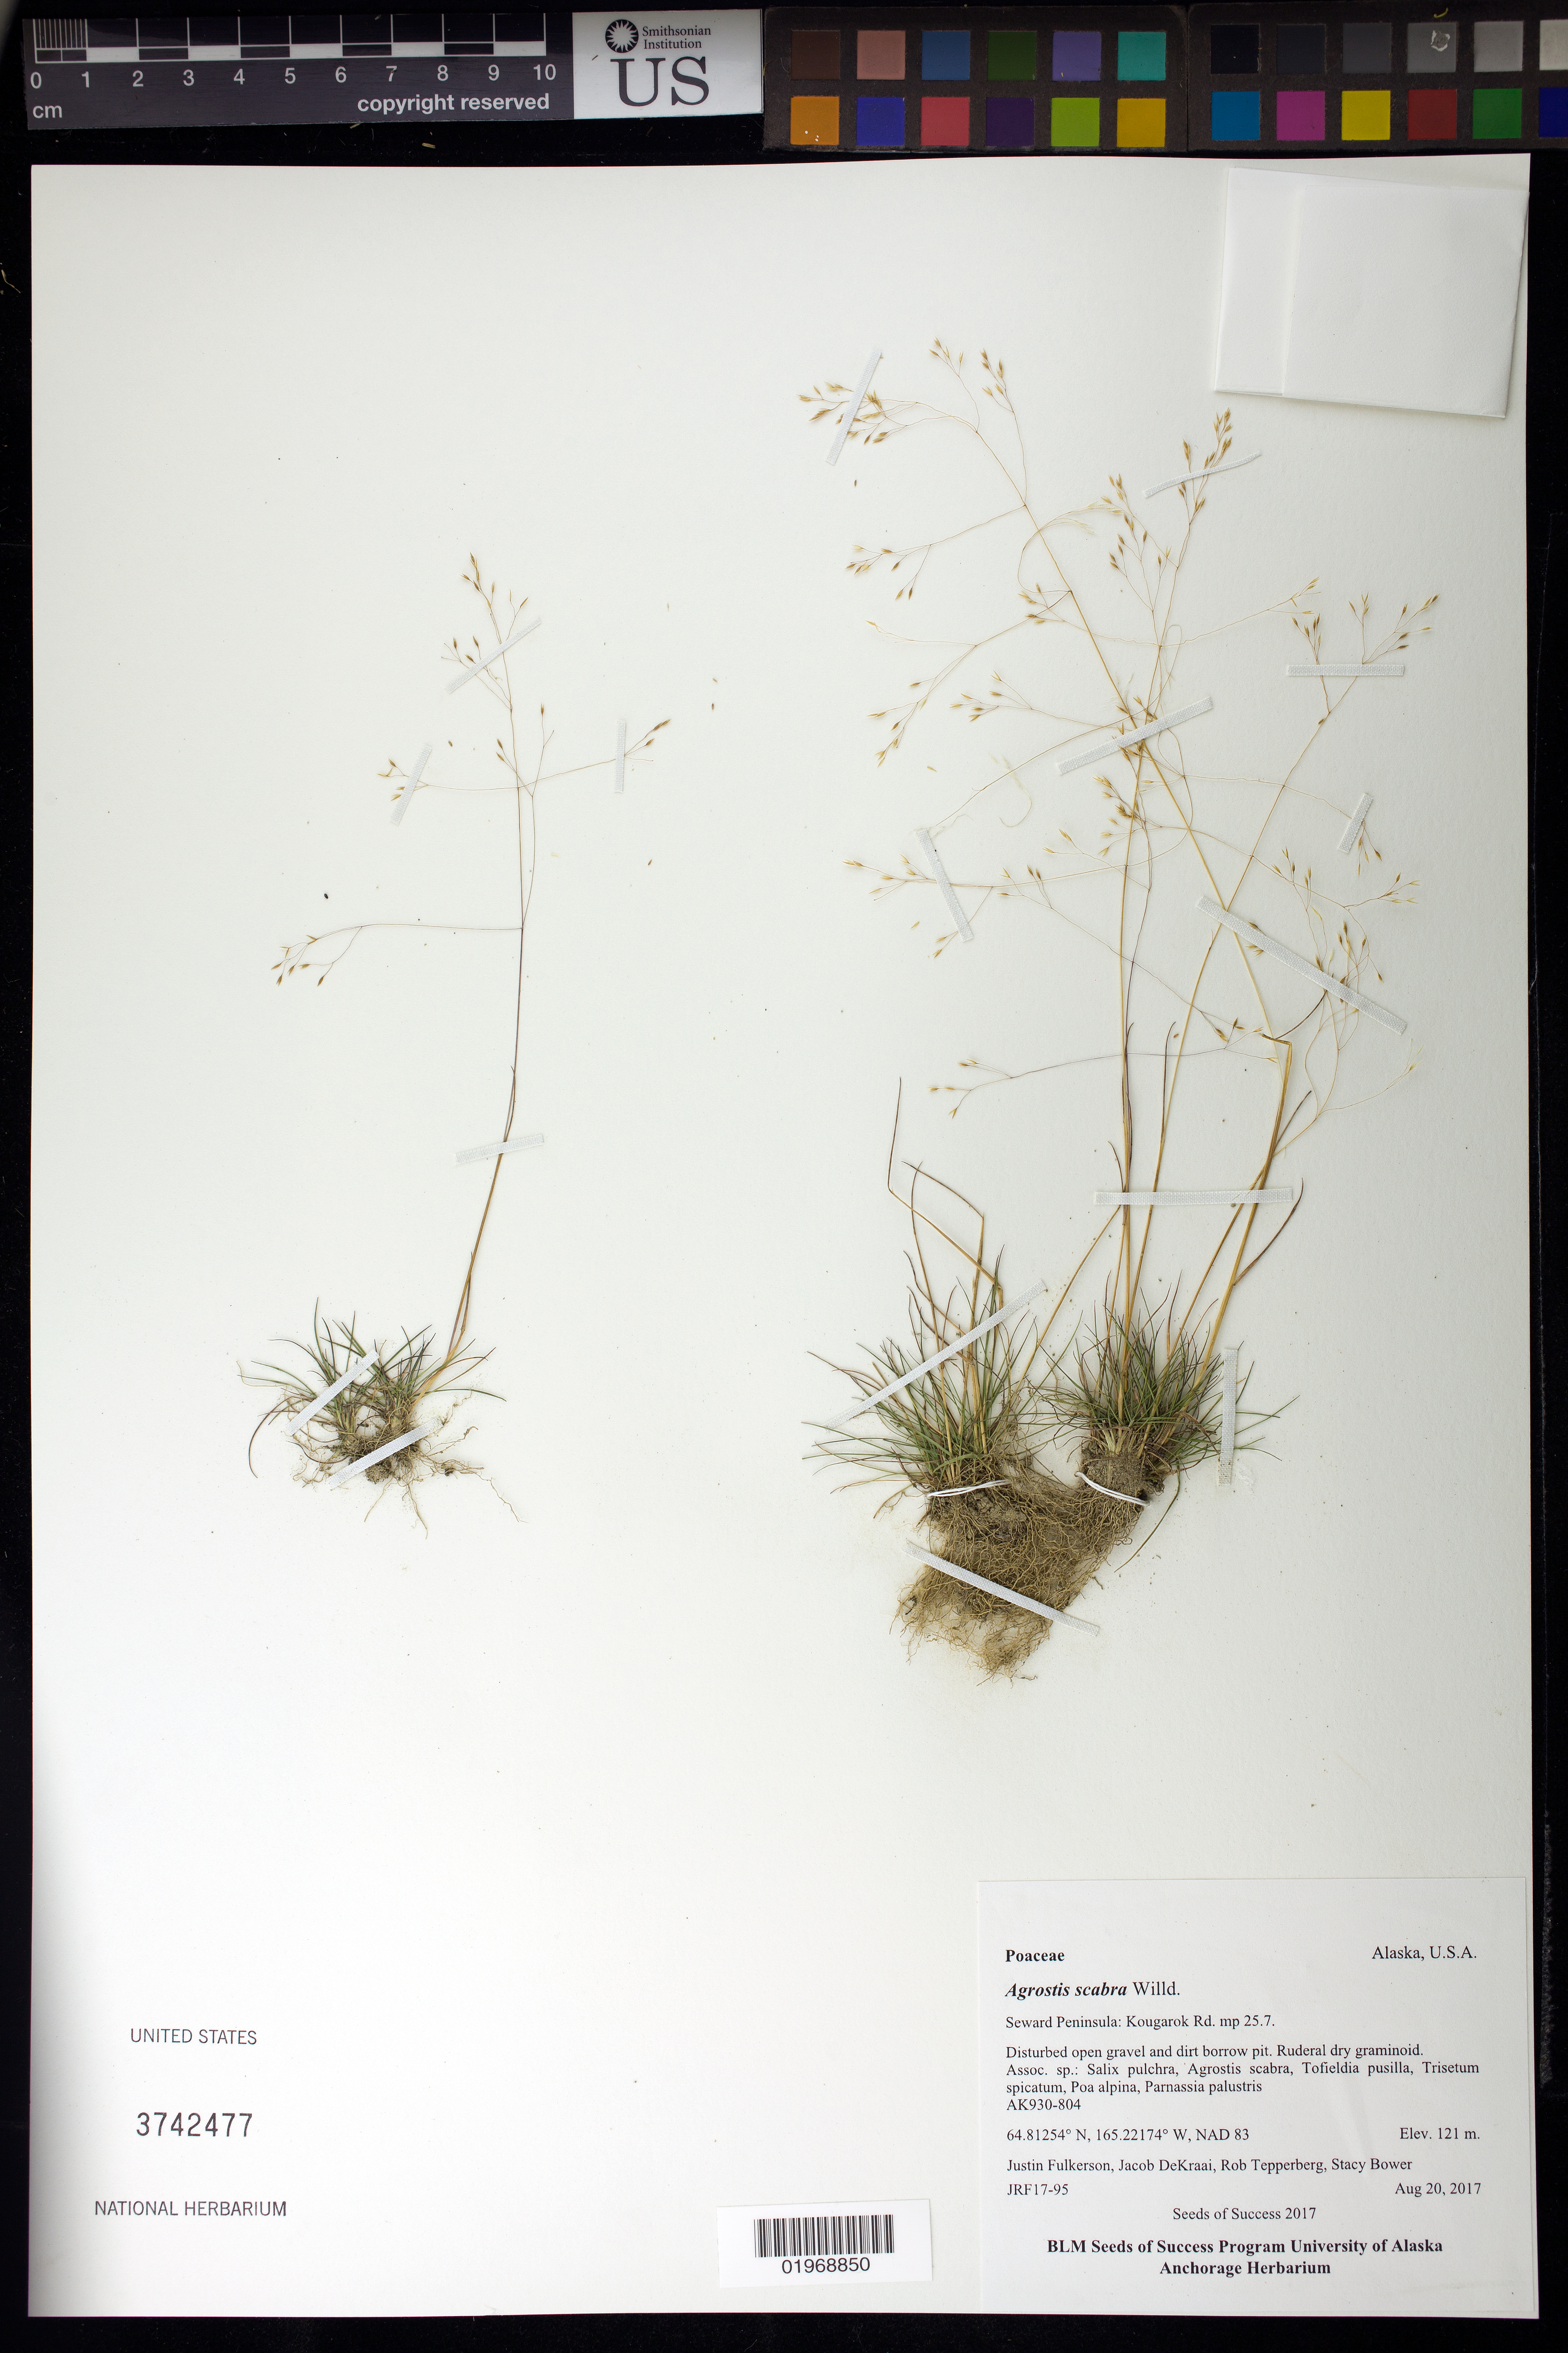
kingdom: Plantae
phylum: Tracheophyta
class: Liliopsida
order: Poales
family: Poaceae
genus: Agrostis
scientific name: Agrostis scabra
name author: Willd.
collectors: J. Fulkerson, J. DeKraai, R. Tepperberg & S. Bower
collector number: JRF17-95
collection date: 2017-08-20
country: United States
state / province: Alaska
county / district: Nome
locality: Seward Peninsula, Kougarok Rd. mp 25.7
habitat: Disturbed open gravel and dirt borrow pit.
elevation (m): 37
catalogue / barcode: US 3742477